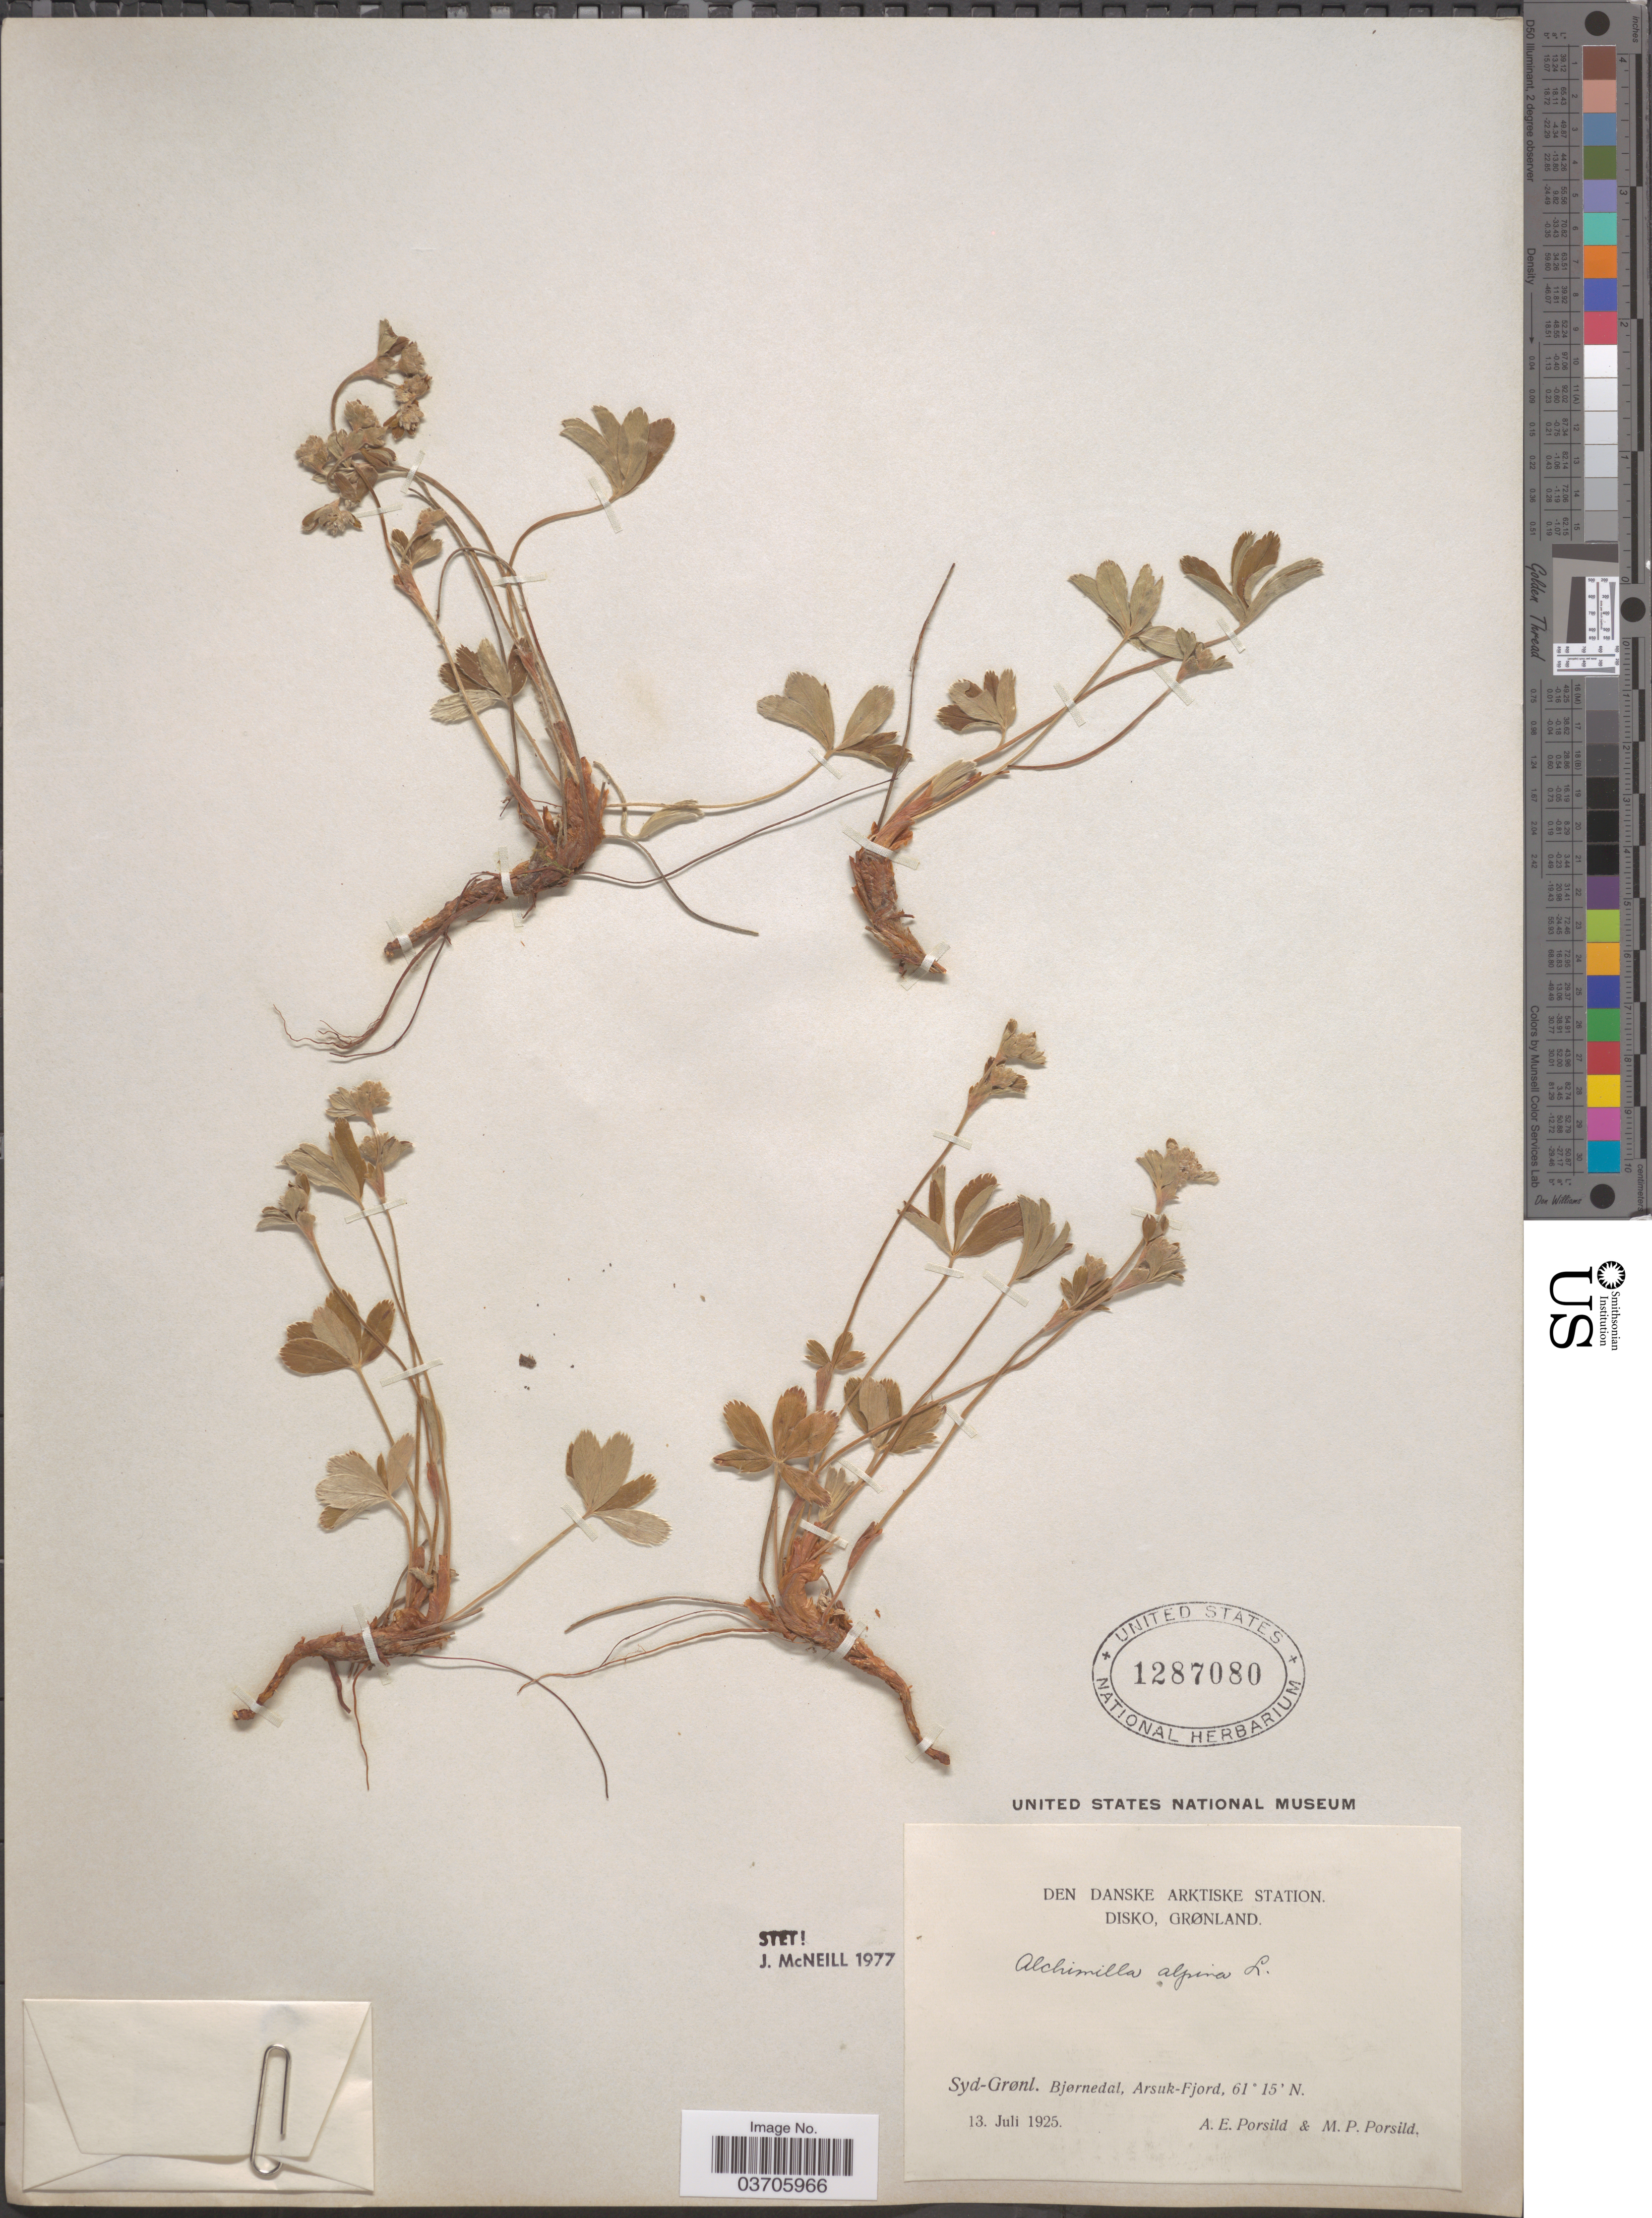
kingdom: Plantae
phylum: Tracheophyta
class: Magnoliopsida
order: Rosales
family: Rosaceae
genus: Alchemilla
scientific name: Alchemilla alpina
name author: L.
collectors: A. E. Porsild & M. P. Porsild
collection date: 1925-07-13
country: Greenland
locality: Den Danske Arktiske Station. Disko, Grønland. Syd-Grønl. Bjørnedal, Arsuk-Fjord.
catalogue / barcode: US 1287080